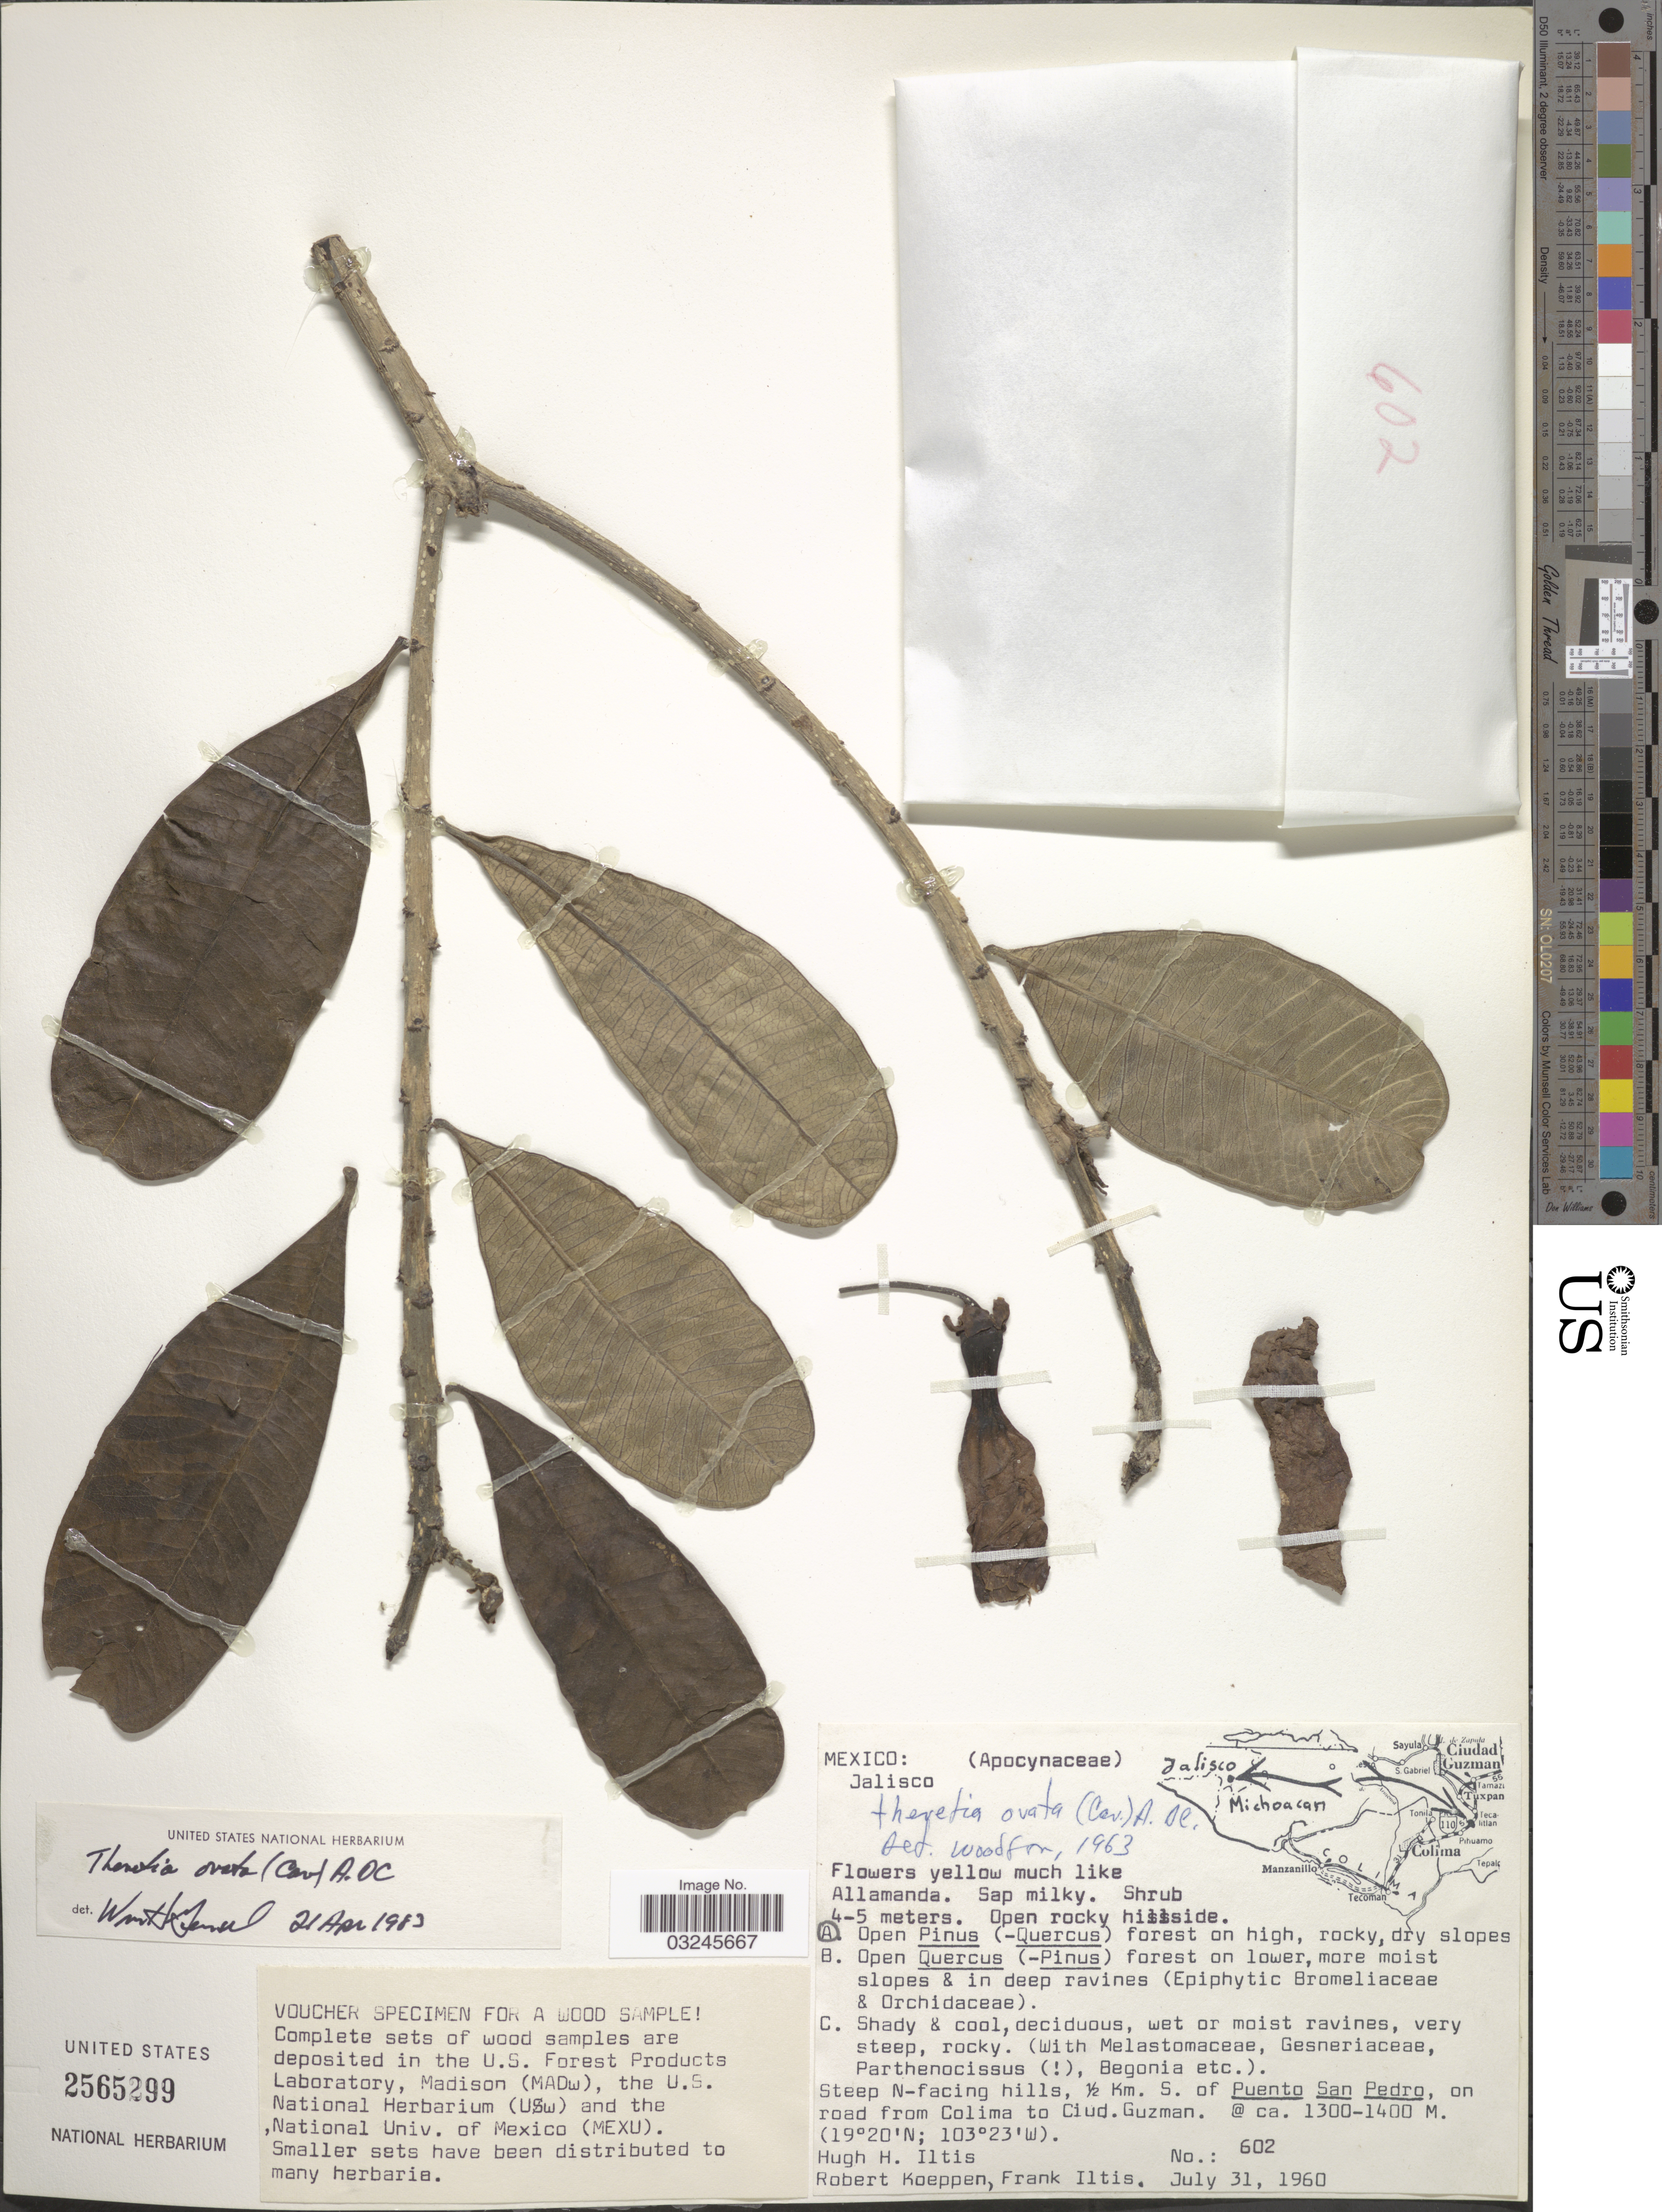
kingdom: Plantae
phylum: Tracheophyta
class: Magnoliopsida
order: Gentianales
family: Apocynaceae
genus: Thevetia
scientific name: Thevetia ovata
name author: (Cav.) A. DC.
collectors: H. Iltis, R. C. Koeppen & F. S. Iltis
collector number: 602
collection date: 1960-07-31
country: Mexico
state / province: Jalisco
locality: Steep N-facing hills, ½ Km. S. of Puento San Pedro, on road from Colima to Ciud. Guzman.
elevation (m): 1300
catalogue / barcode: US 2565299